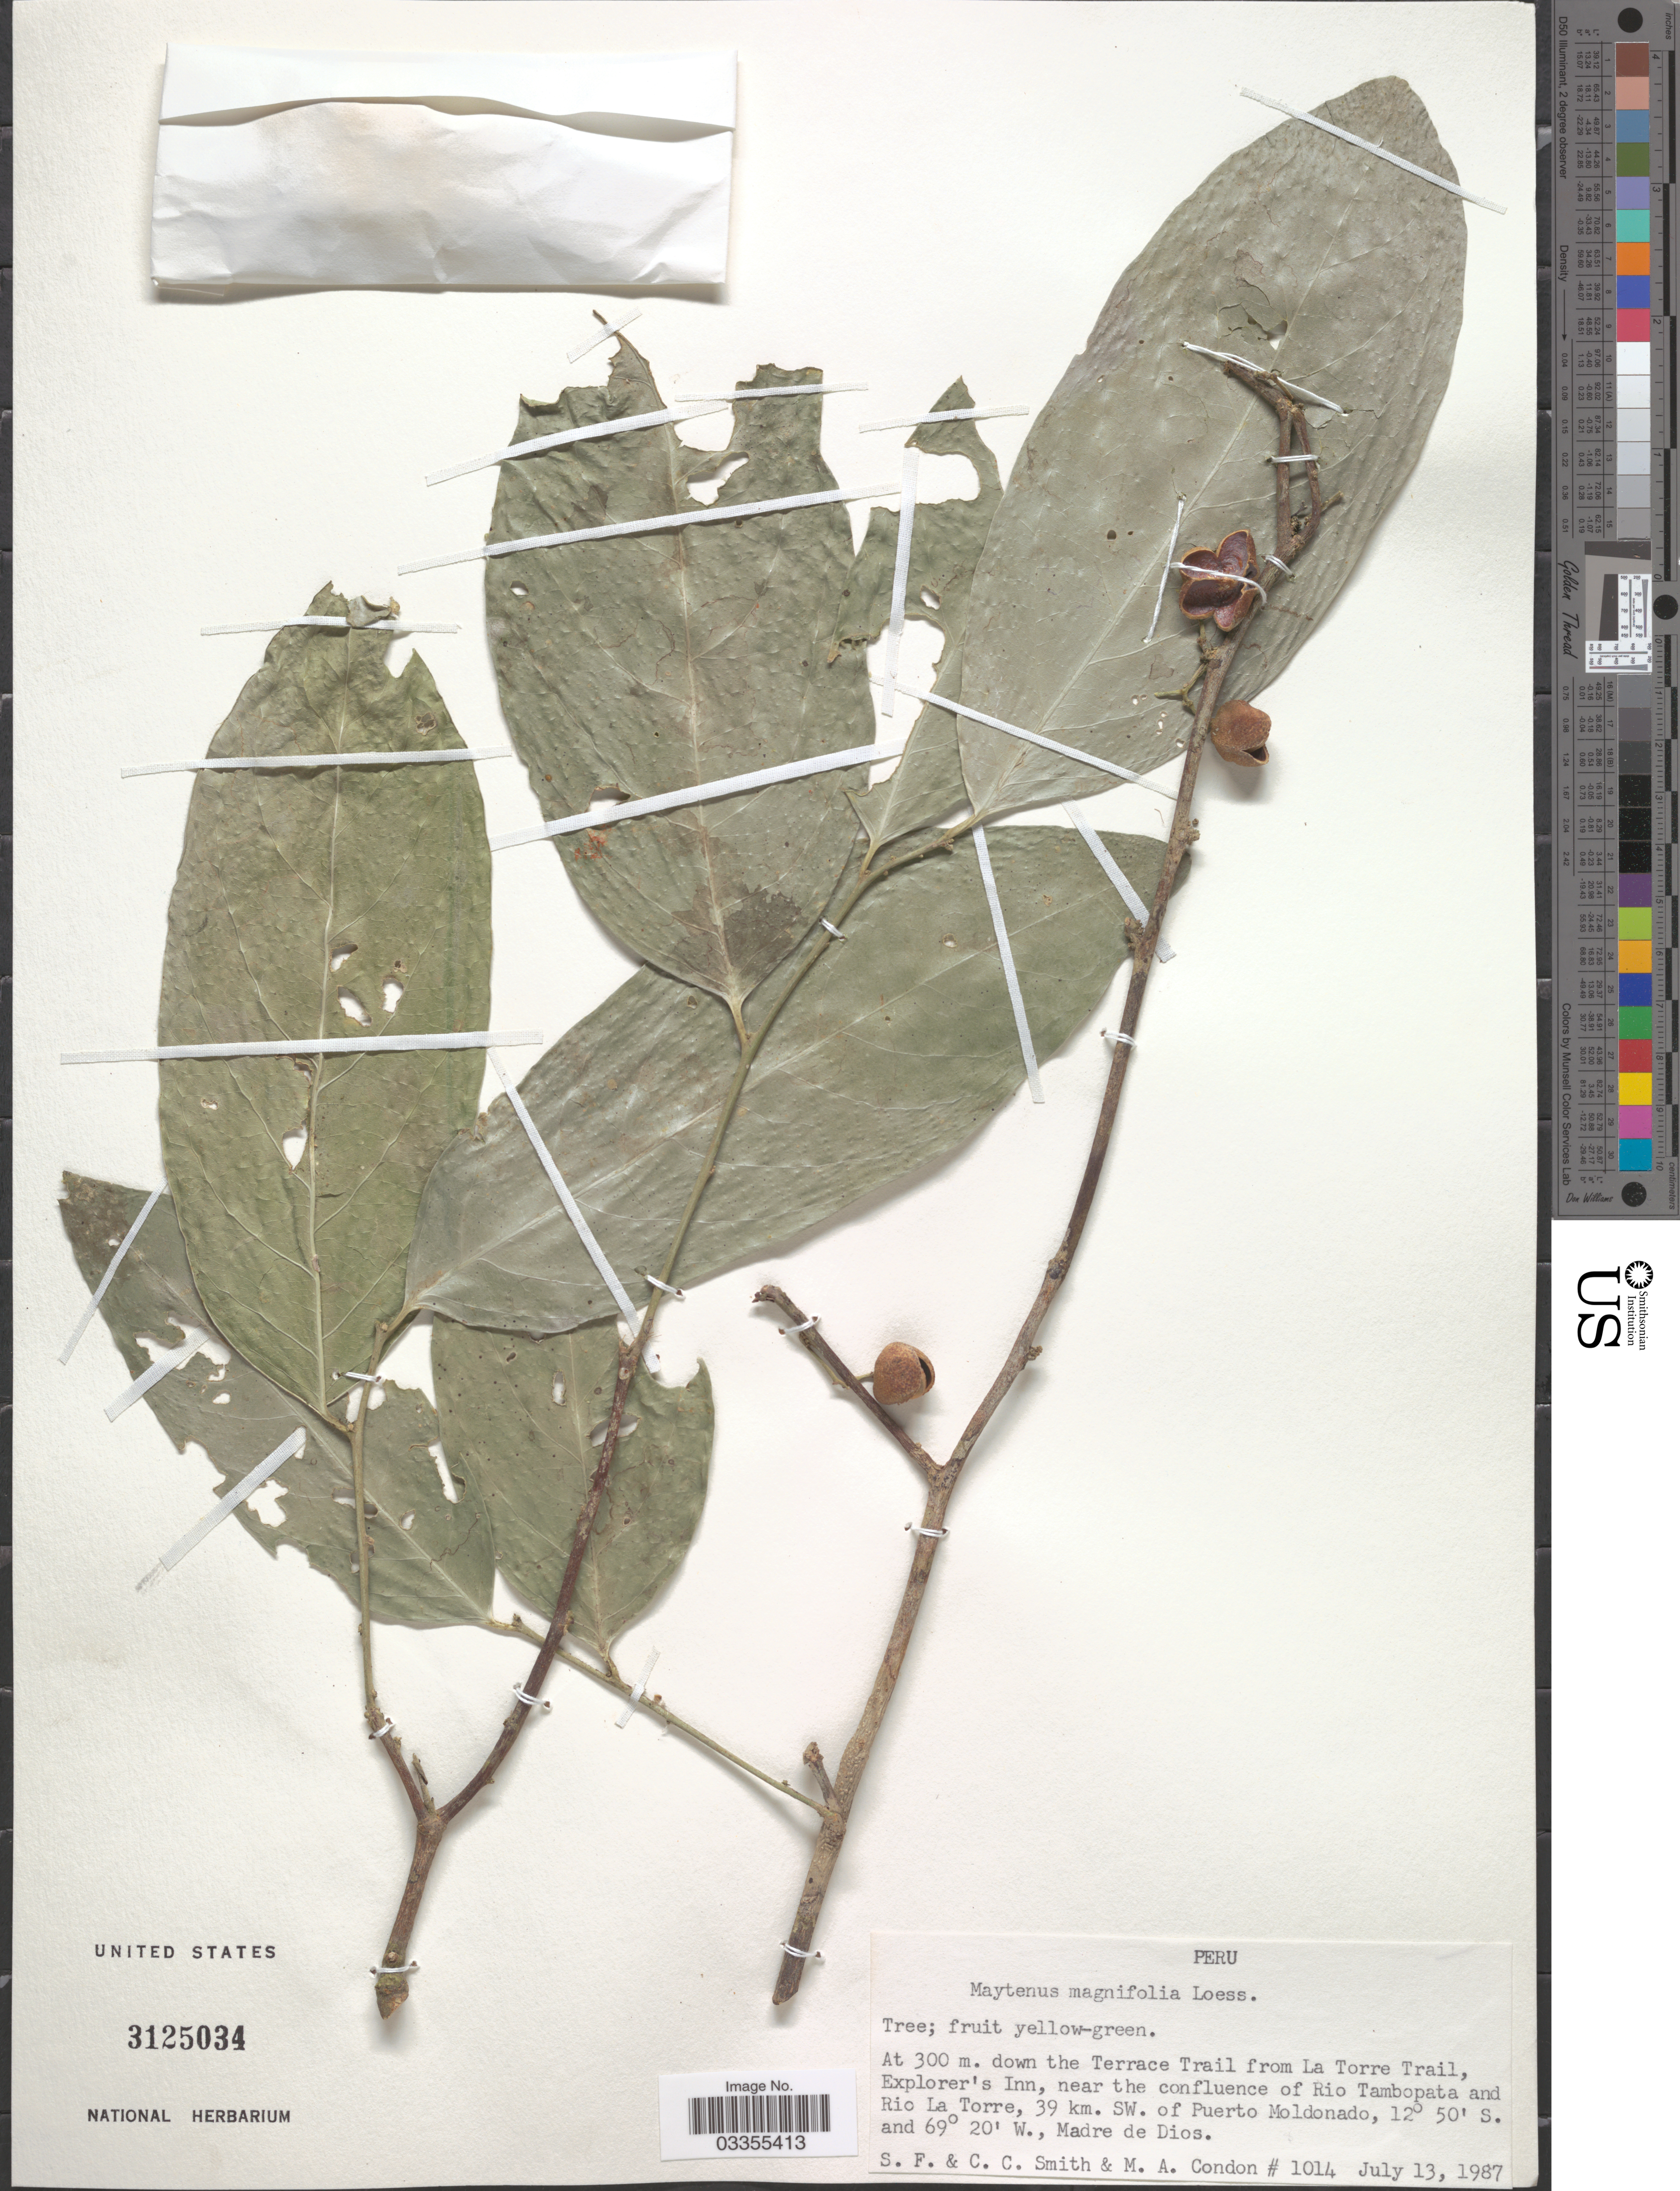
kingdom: Plantae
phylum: Tracheophyta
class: Magnoliopsida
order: Celastrales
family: Celastraceae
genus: Haydenoxylon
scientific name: Haydenoxylon urbanianum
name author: (Loes.) Simmons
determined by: Strong, M. T., (US), Smithsonian Institution - National Museum of Natural History (UNITED STATES)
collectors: S.F. Smith, C. C. Smith & M. Condon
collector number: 1014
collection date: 1987-07-13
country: Peru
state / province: Madre de Dios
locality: At 300 m. down the Terrace Trail from La Torre Trail, Explorer's Inn, near the confluence of Rio Tambopata and Rio La Torre, 39 km. SW. of Puerto Moldonado.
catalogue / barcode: US 3125034